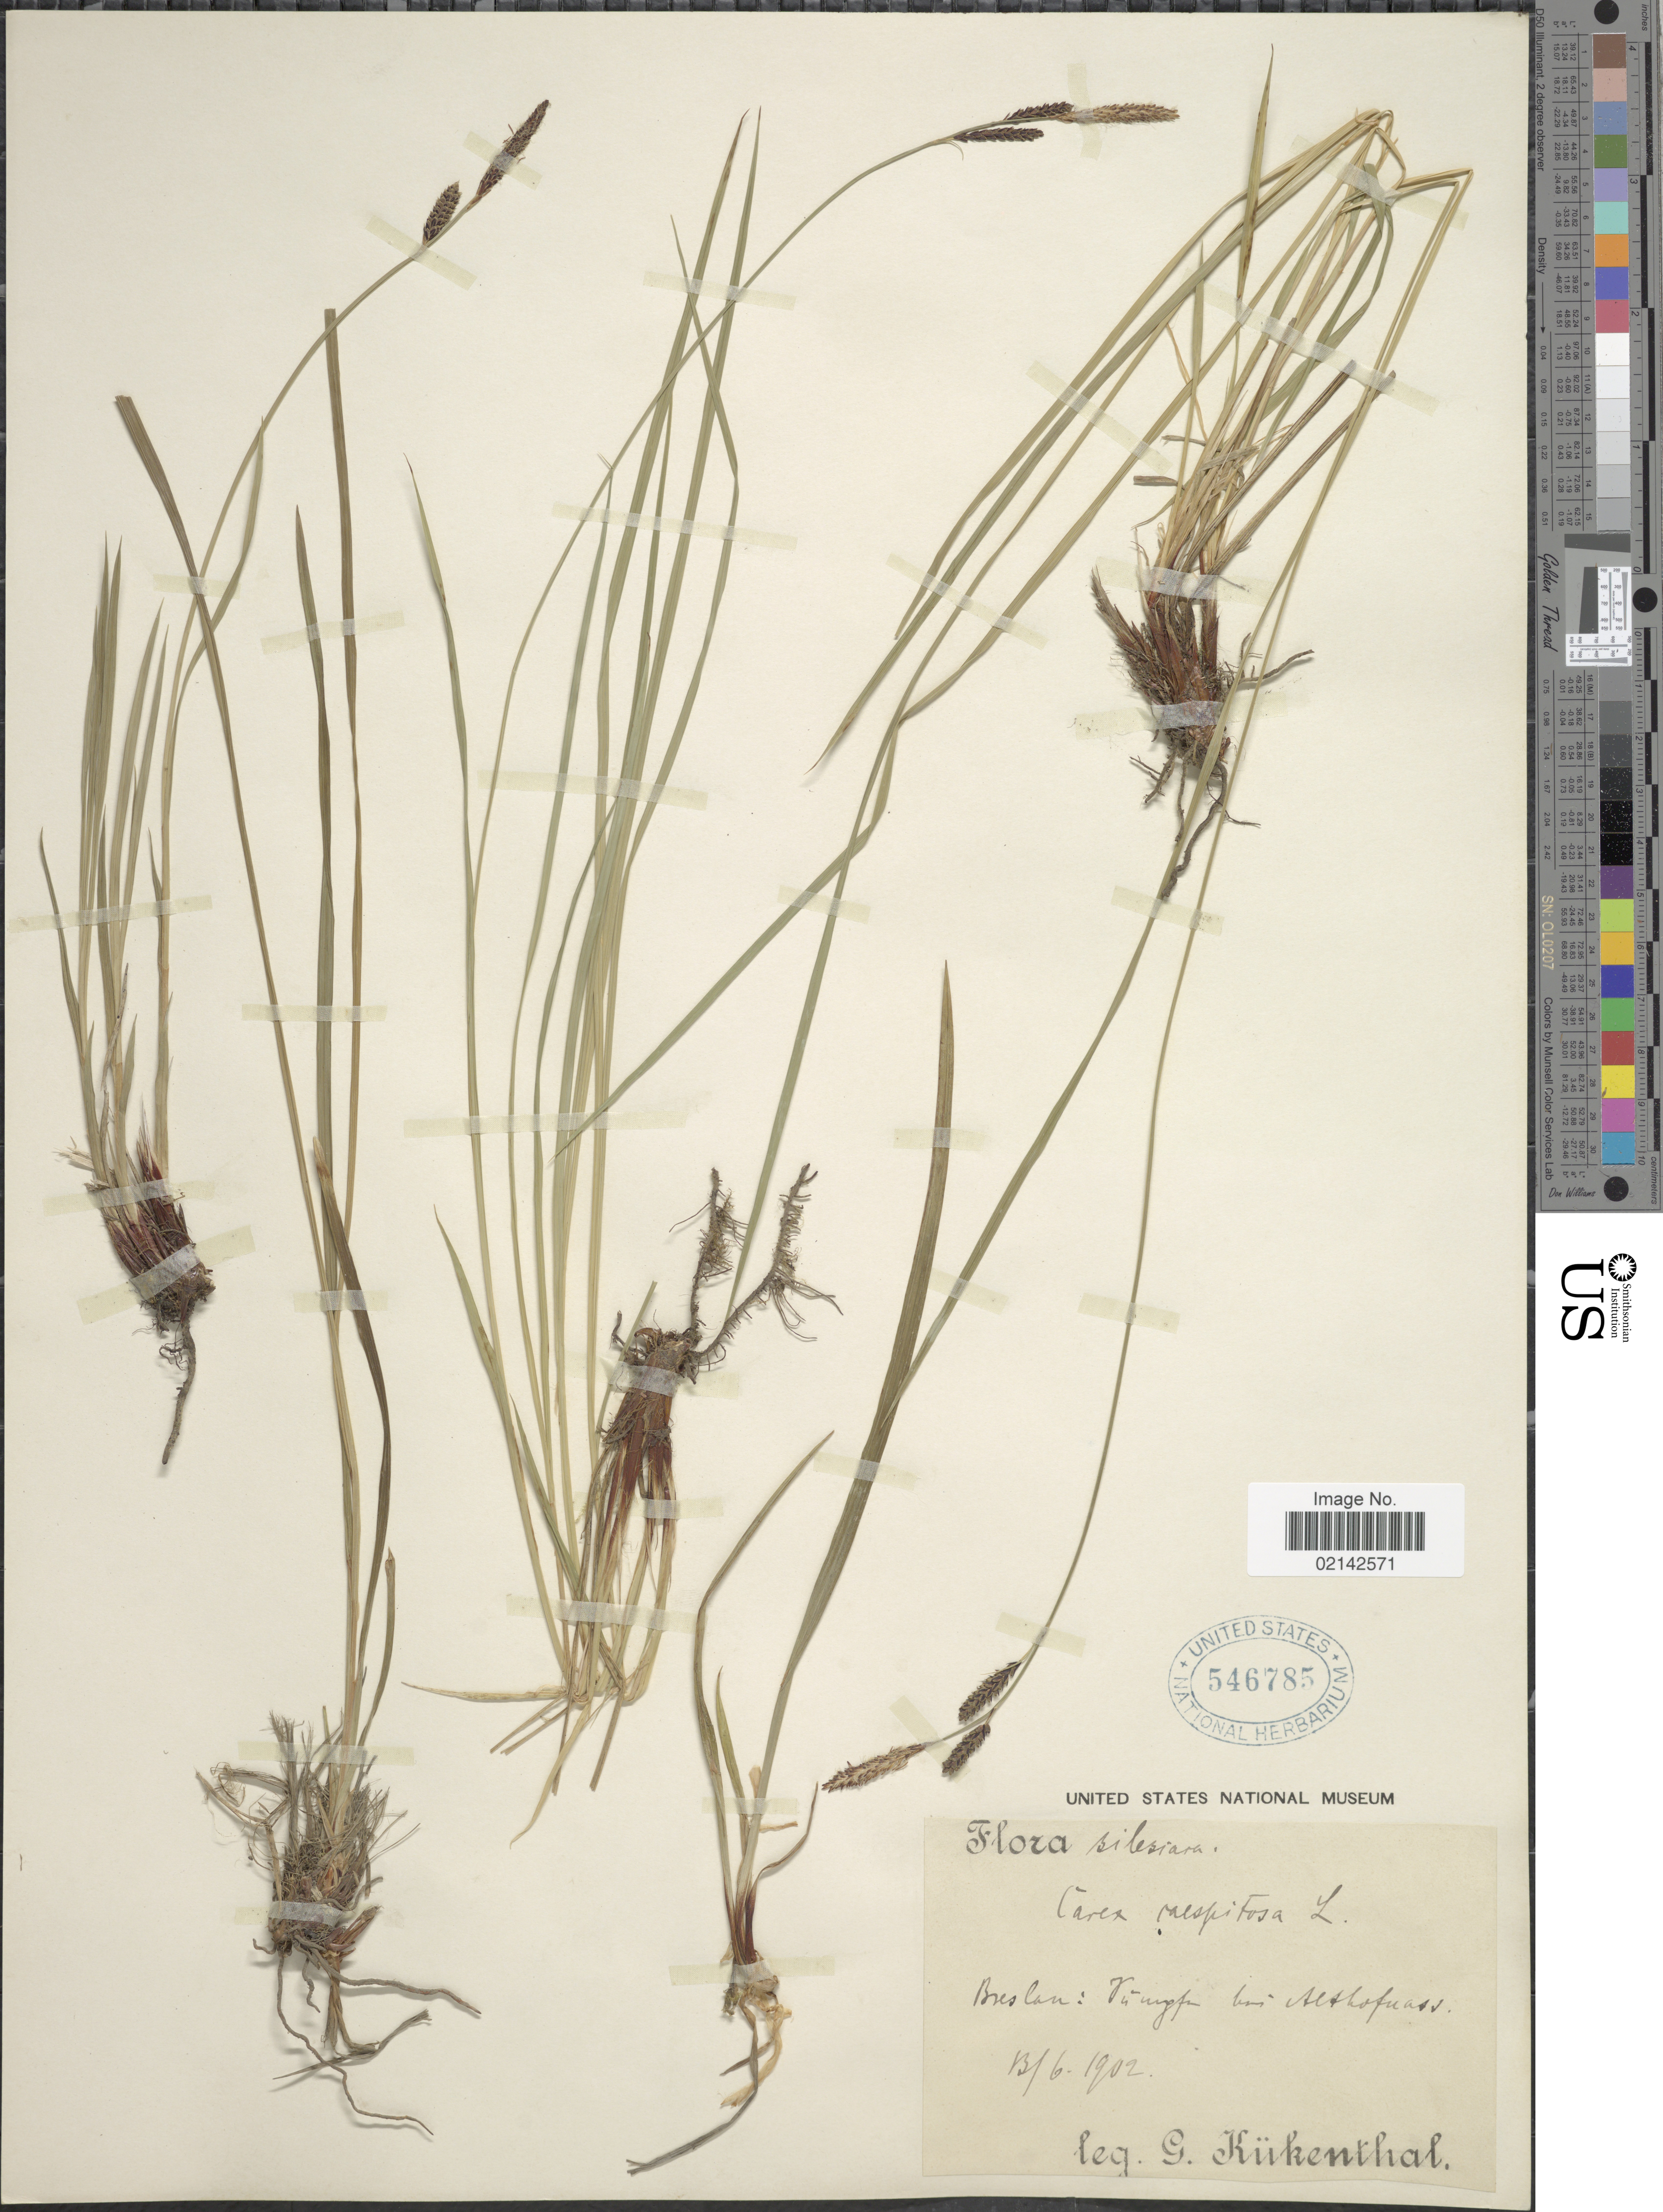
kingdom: Plantae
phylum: Tracheophyta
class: Liliopsida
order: Poales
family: Cyperaceae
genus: Carex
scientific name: Carex cespitosa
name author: L.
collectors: G. Kükenthal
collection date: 1902-06-13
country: Poland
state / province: Dolnoslaskie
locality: Breslau: Pingpf bei Altkofuass [interpreted]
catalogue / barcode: US 546785